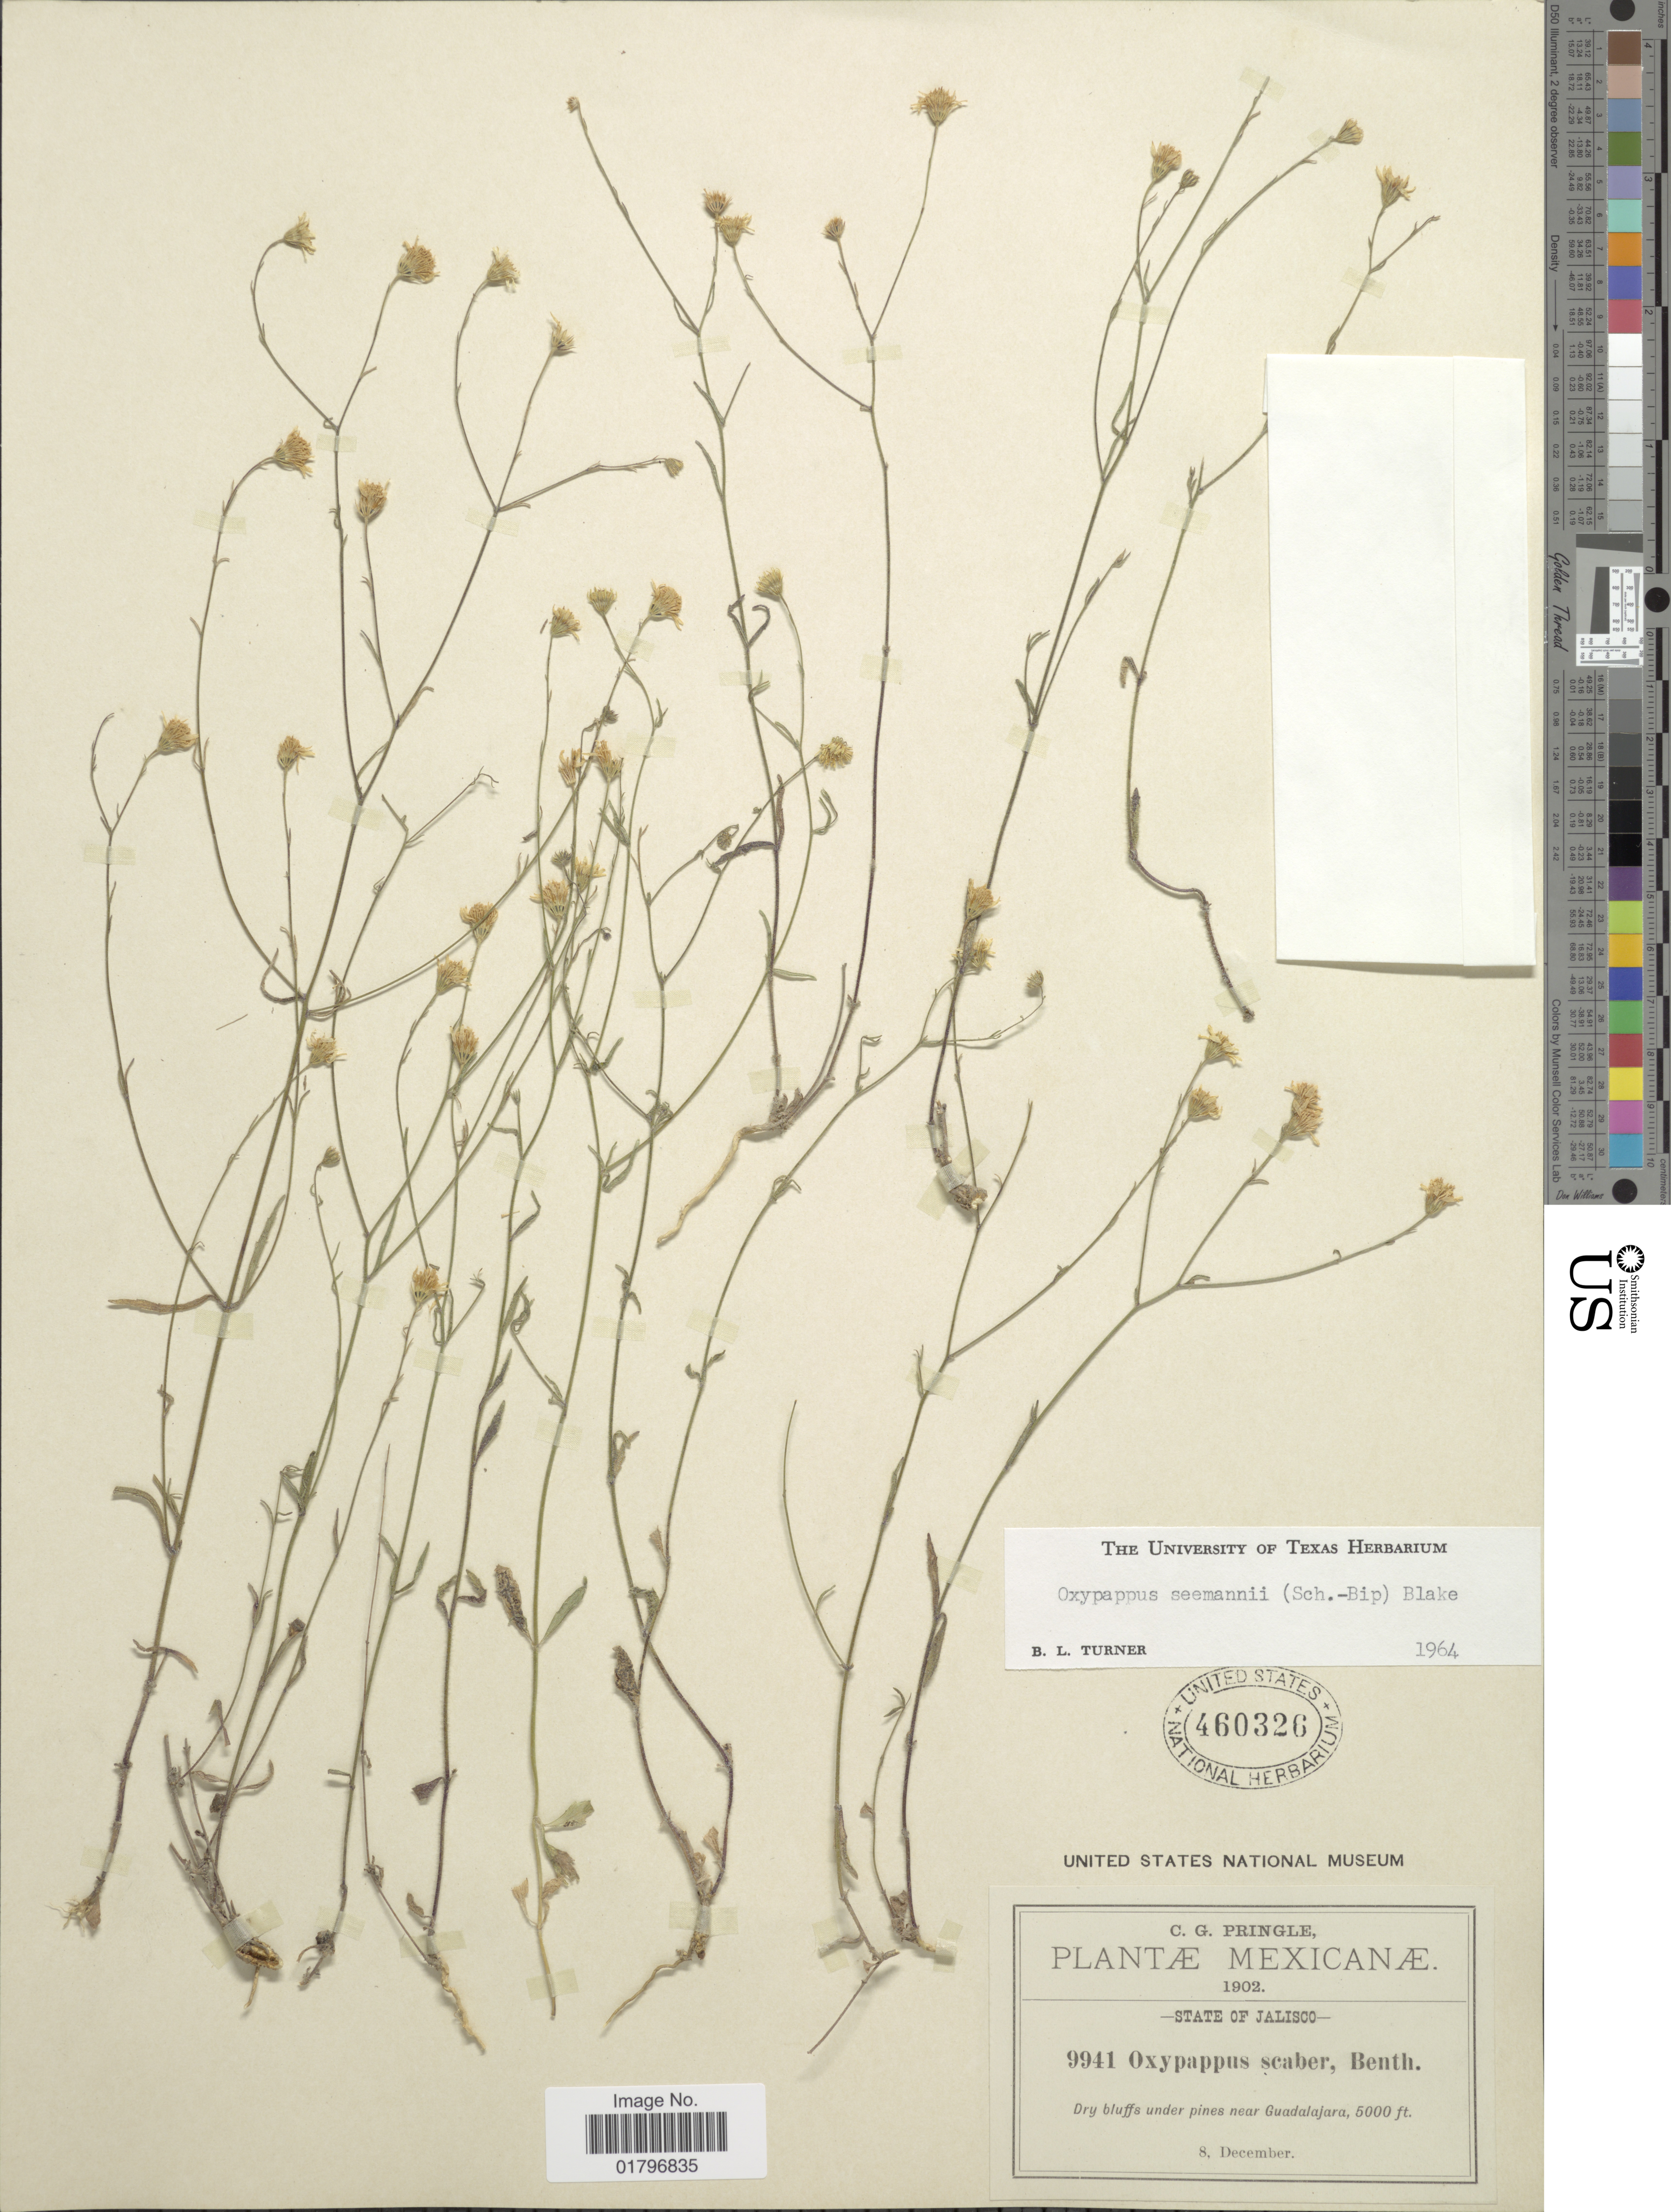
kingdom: Plantae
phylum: Tracheophyta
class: Magnoliopsida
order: Asterales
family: Asteraceae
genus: Oxypappus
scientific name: Oxypappus seemannii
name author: (Sch. Bip.) B.L. Turner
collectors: C. G. Pringle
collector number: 9941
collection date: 1902-12-08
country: Mexico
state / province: Jalisco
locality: State of Jalisco. Dry bluffs under pines near Guadalajara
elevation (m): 1524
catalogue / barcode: US 460326